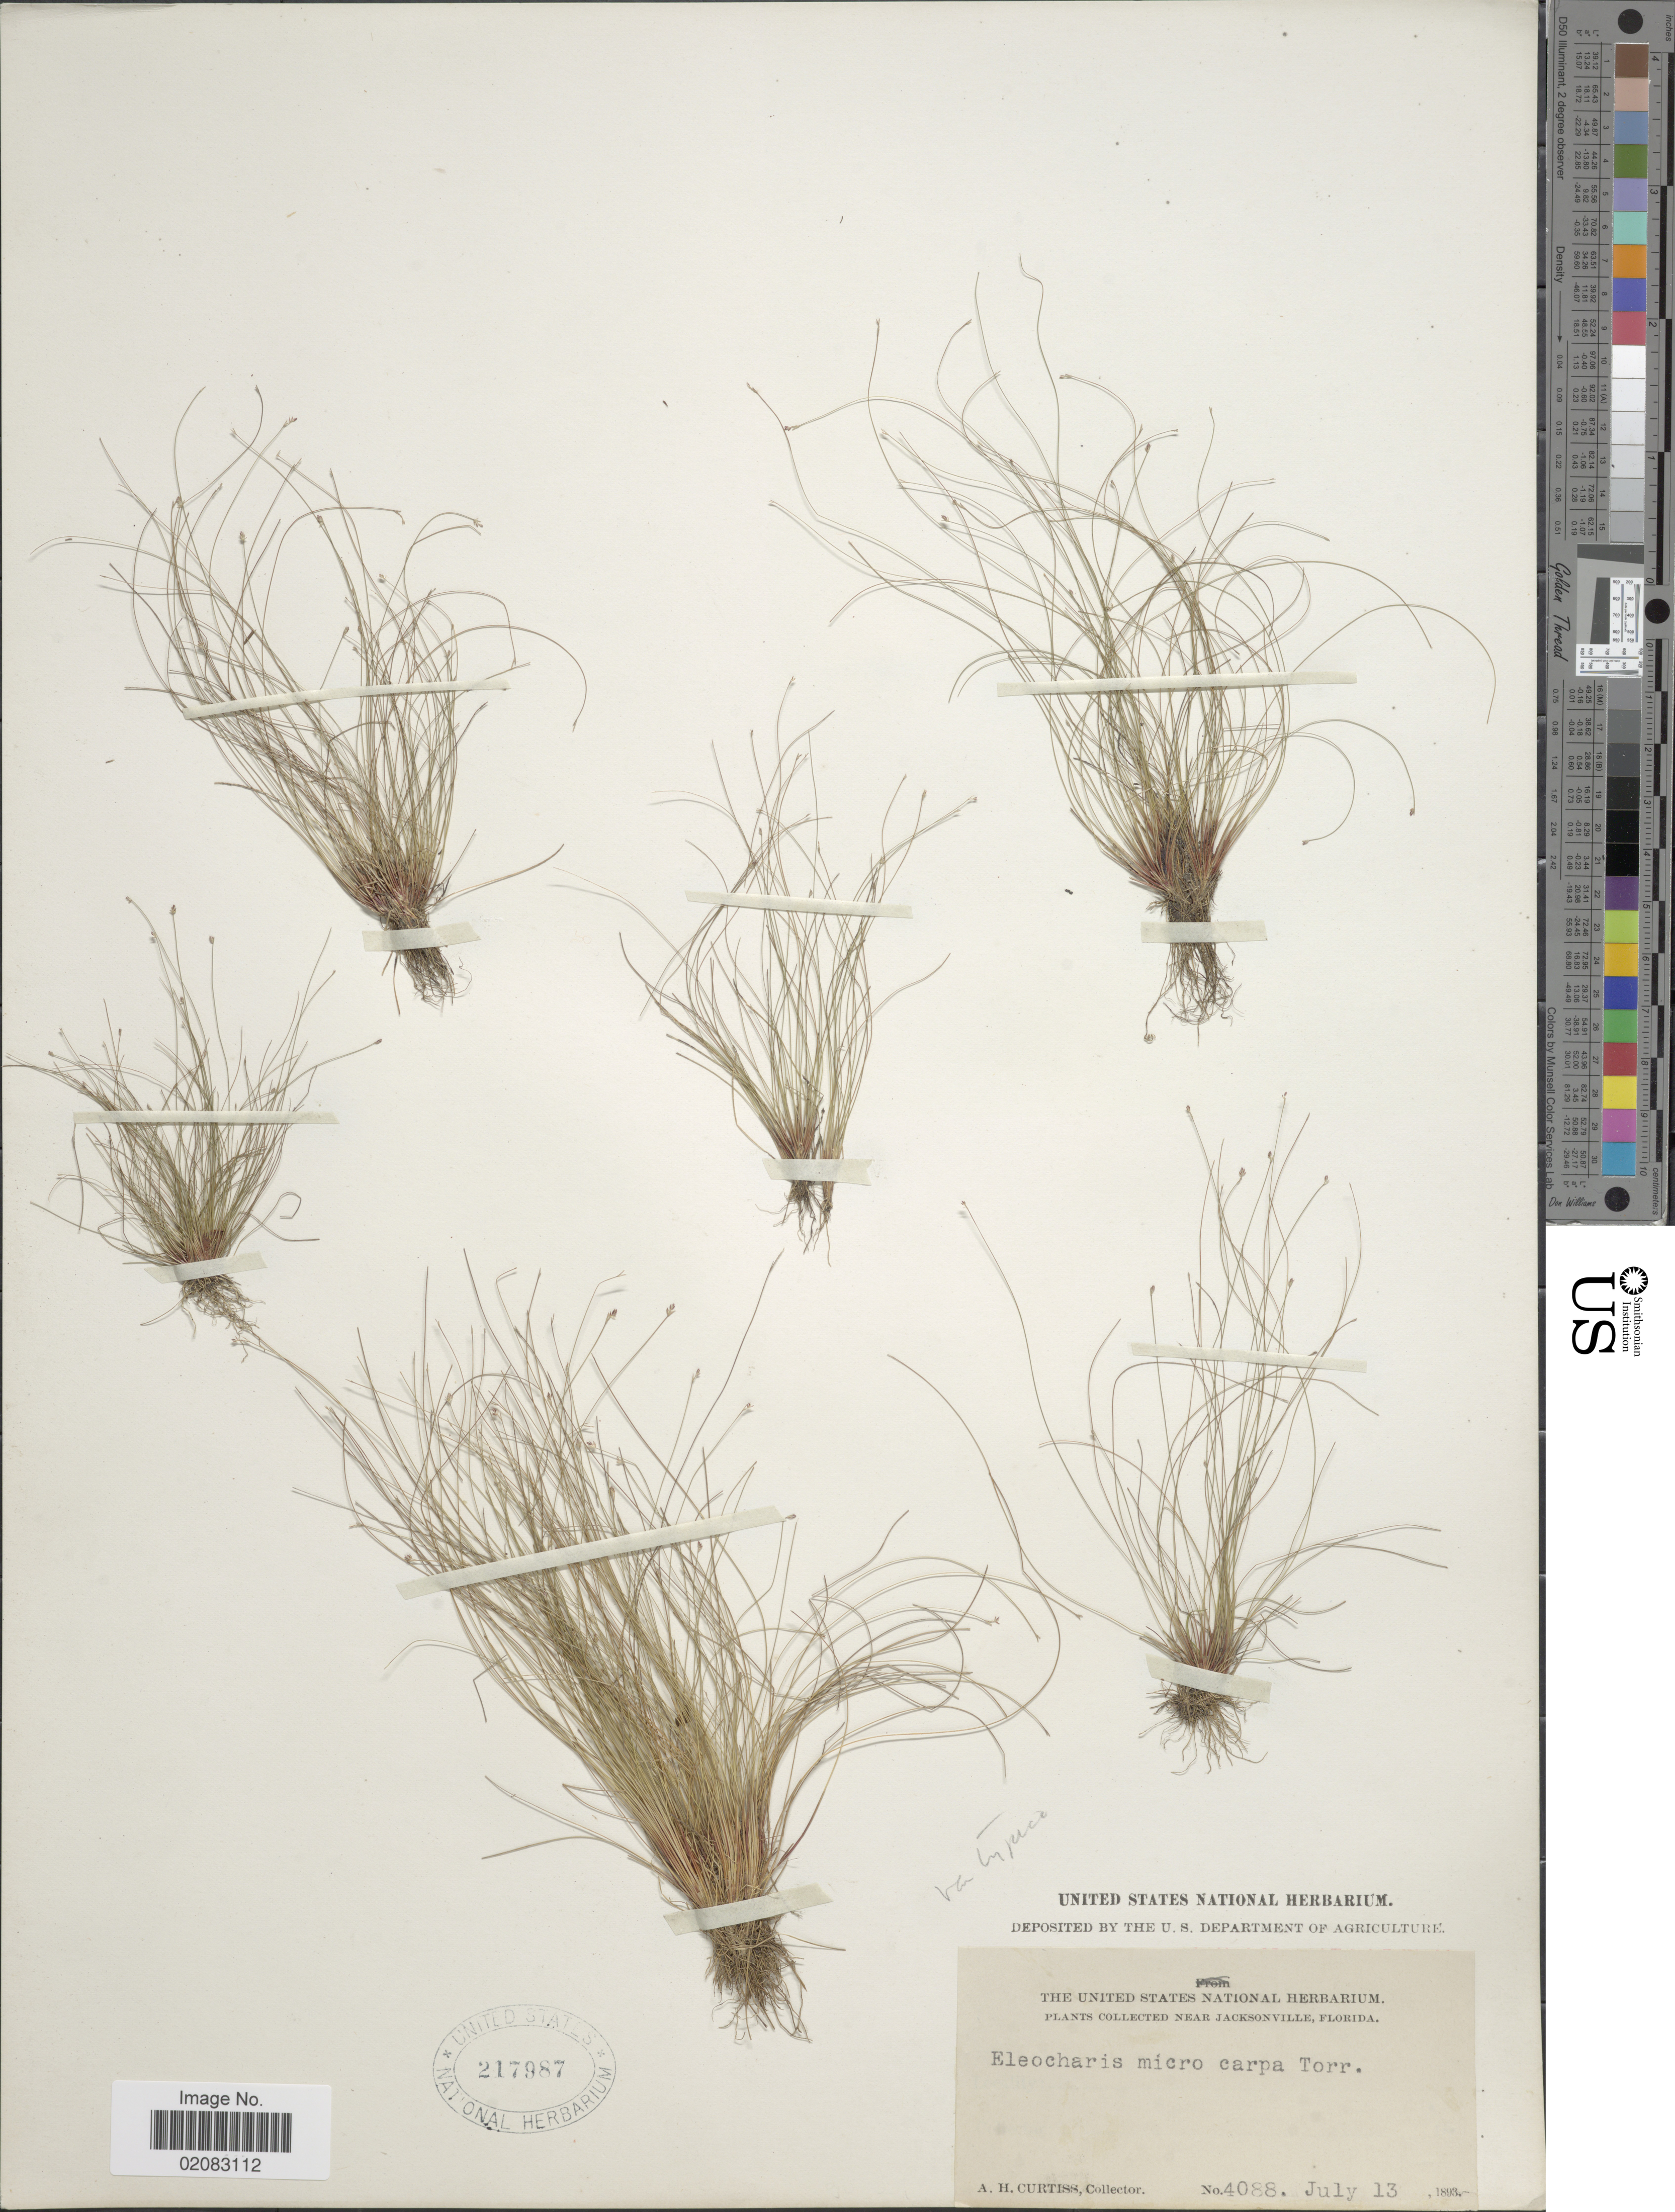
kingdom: Plantae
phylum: Tracheophyta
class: Liliopsida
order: Poales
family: Cyperaceae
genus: Eleocharis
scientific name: Eleocharis microcarpa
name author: Torr.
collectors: A. H. Curtiss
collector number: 4088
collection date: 1893-07-13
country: United States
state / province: Florida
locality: Near Jacksonville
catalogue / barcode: US 217987